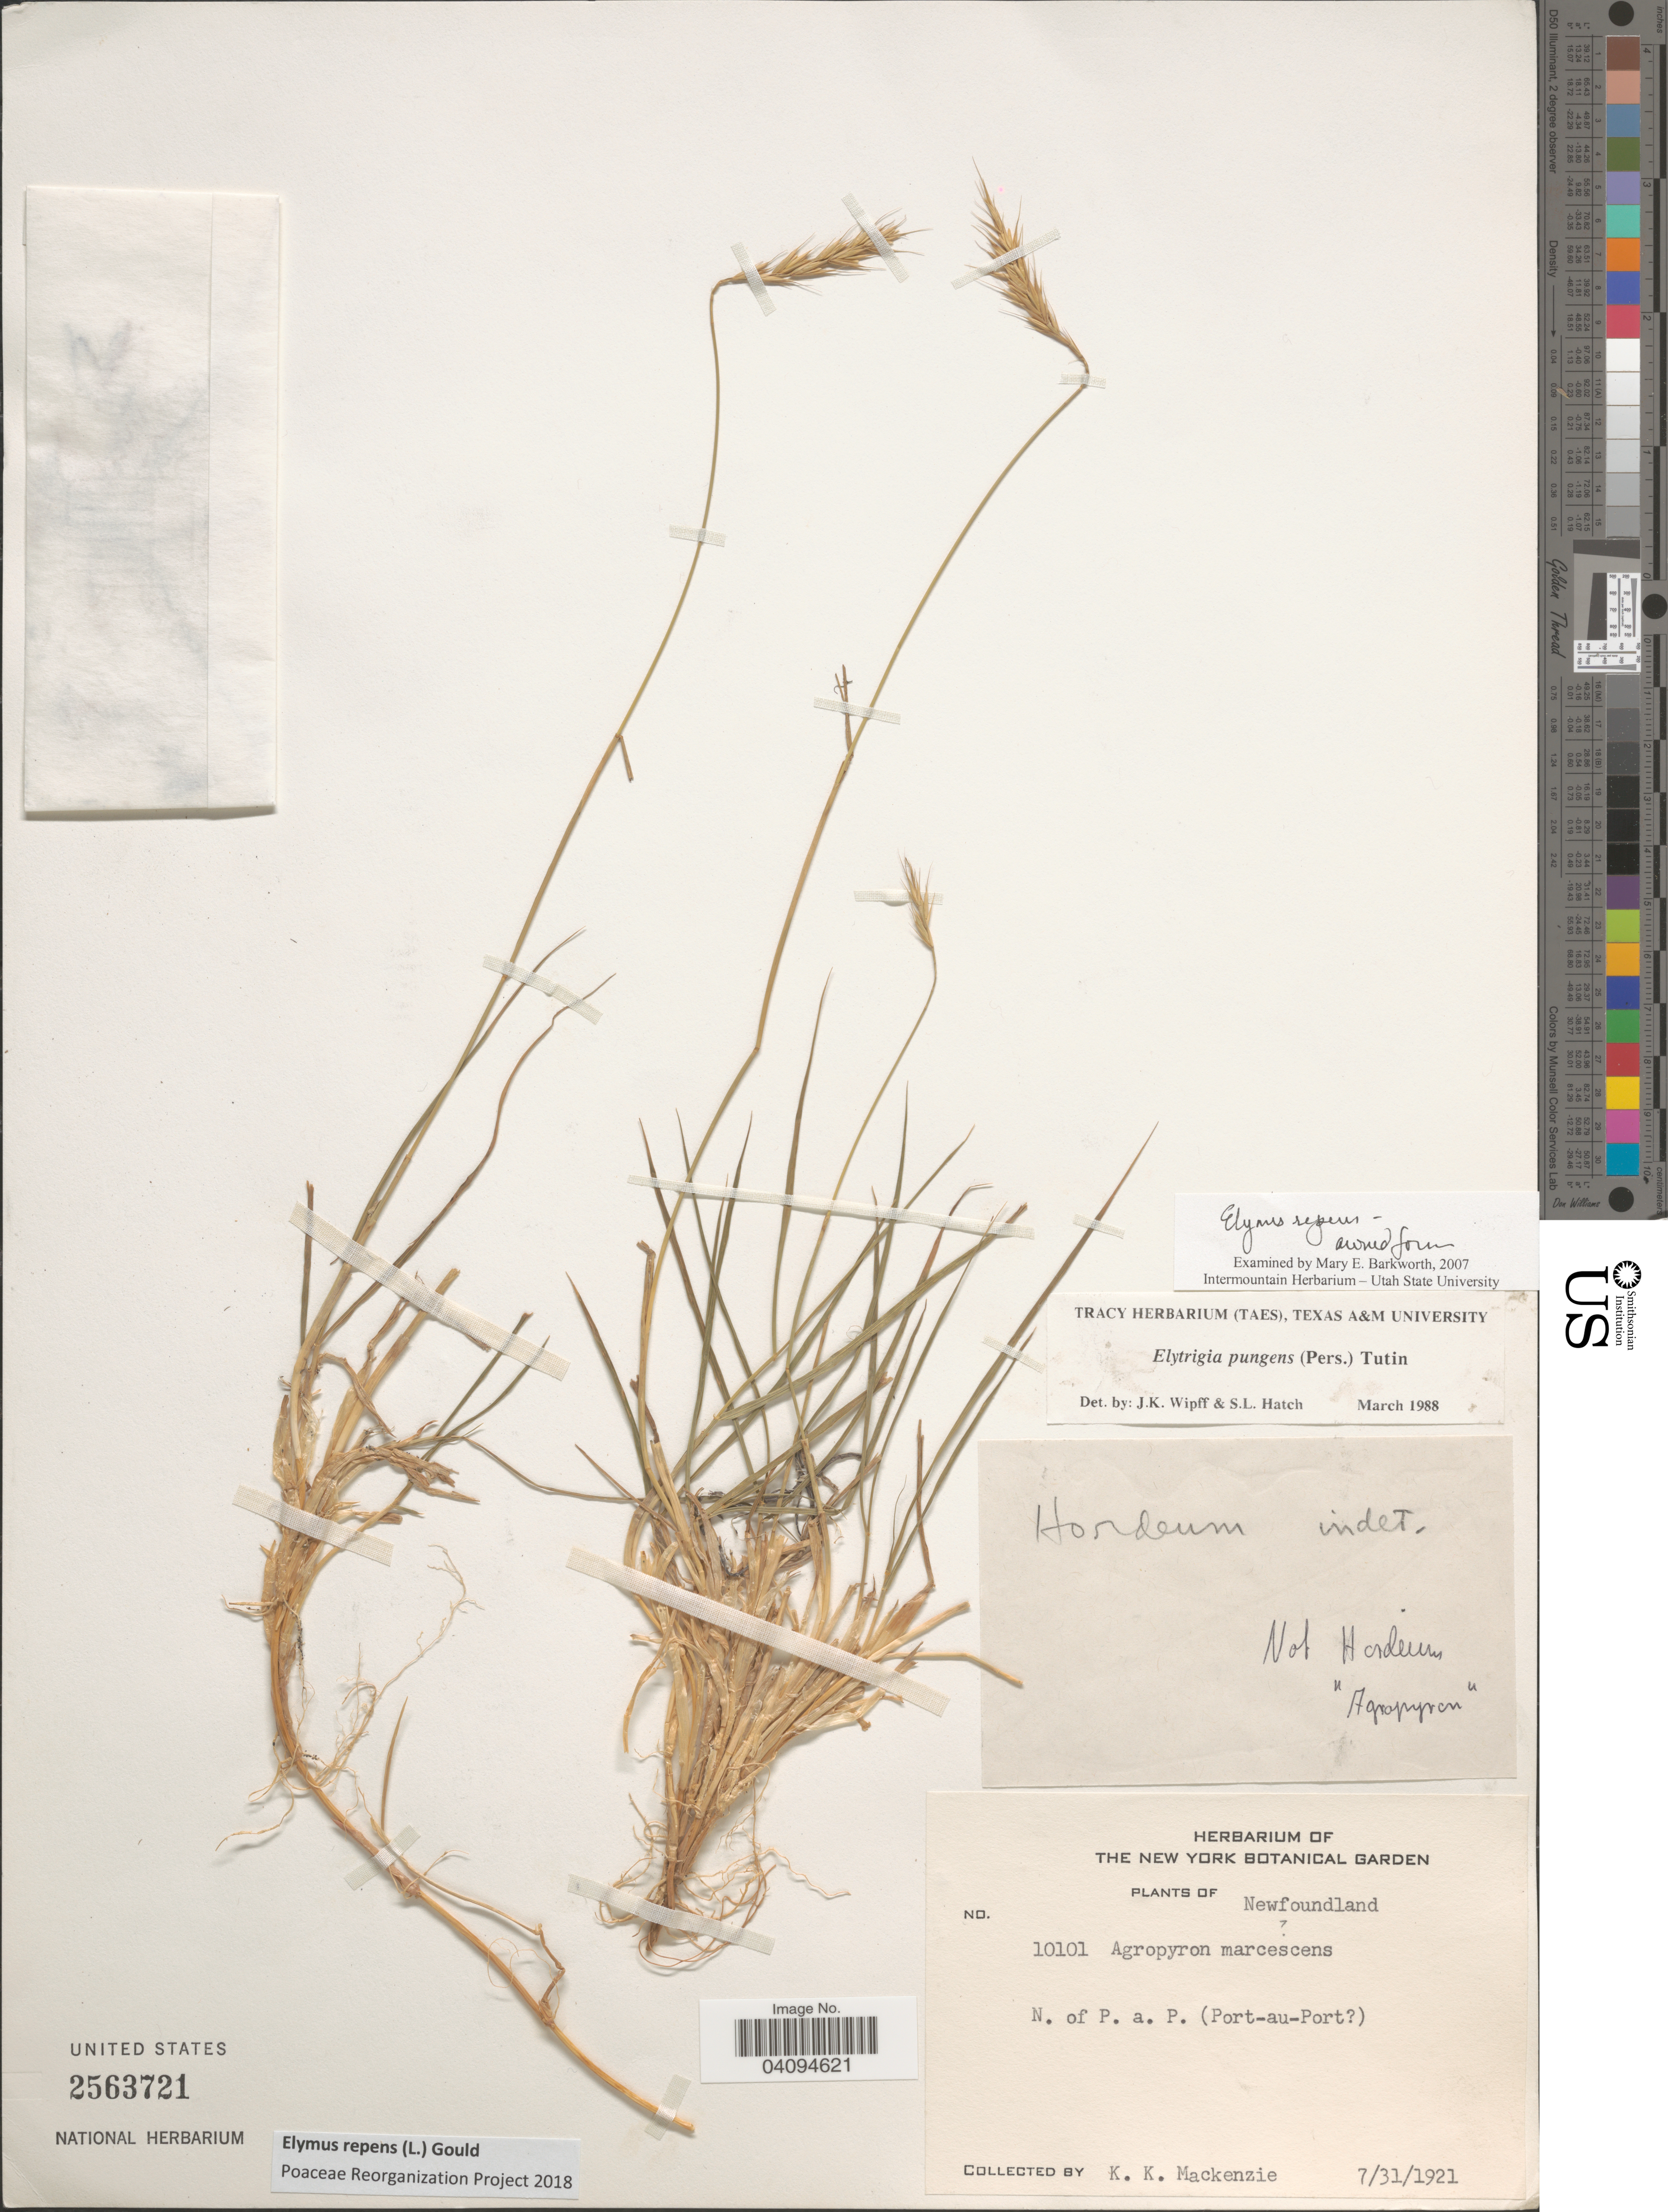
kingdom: Plantae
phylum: Tracheophyta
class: Liliopsida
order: Poales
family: Poaceae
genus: Elymus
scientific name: Elymus repens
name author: (L.) Gould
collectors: K. K. Mackenzie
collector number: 10101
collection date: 1921-07-31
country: Canada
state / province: Newfoundland and Labrador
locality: N. of P. a. P. (Port-au-Port [unsure placement]).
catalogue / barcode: US 2563721